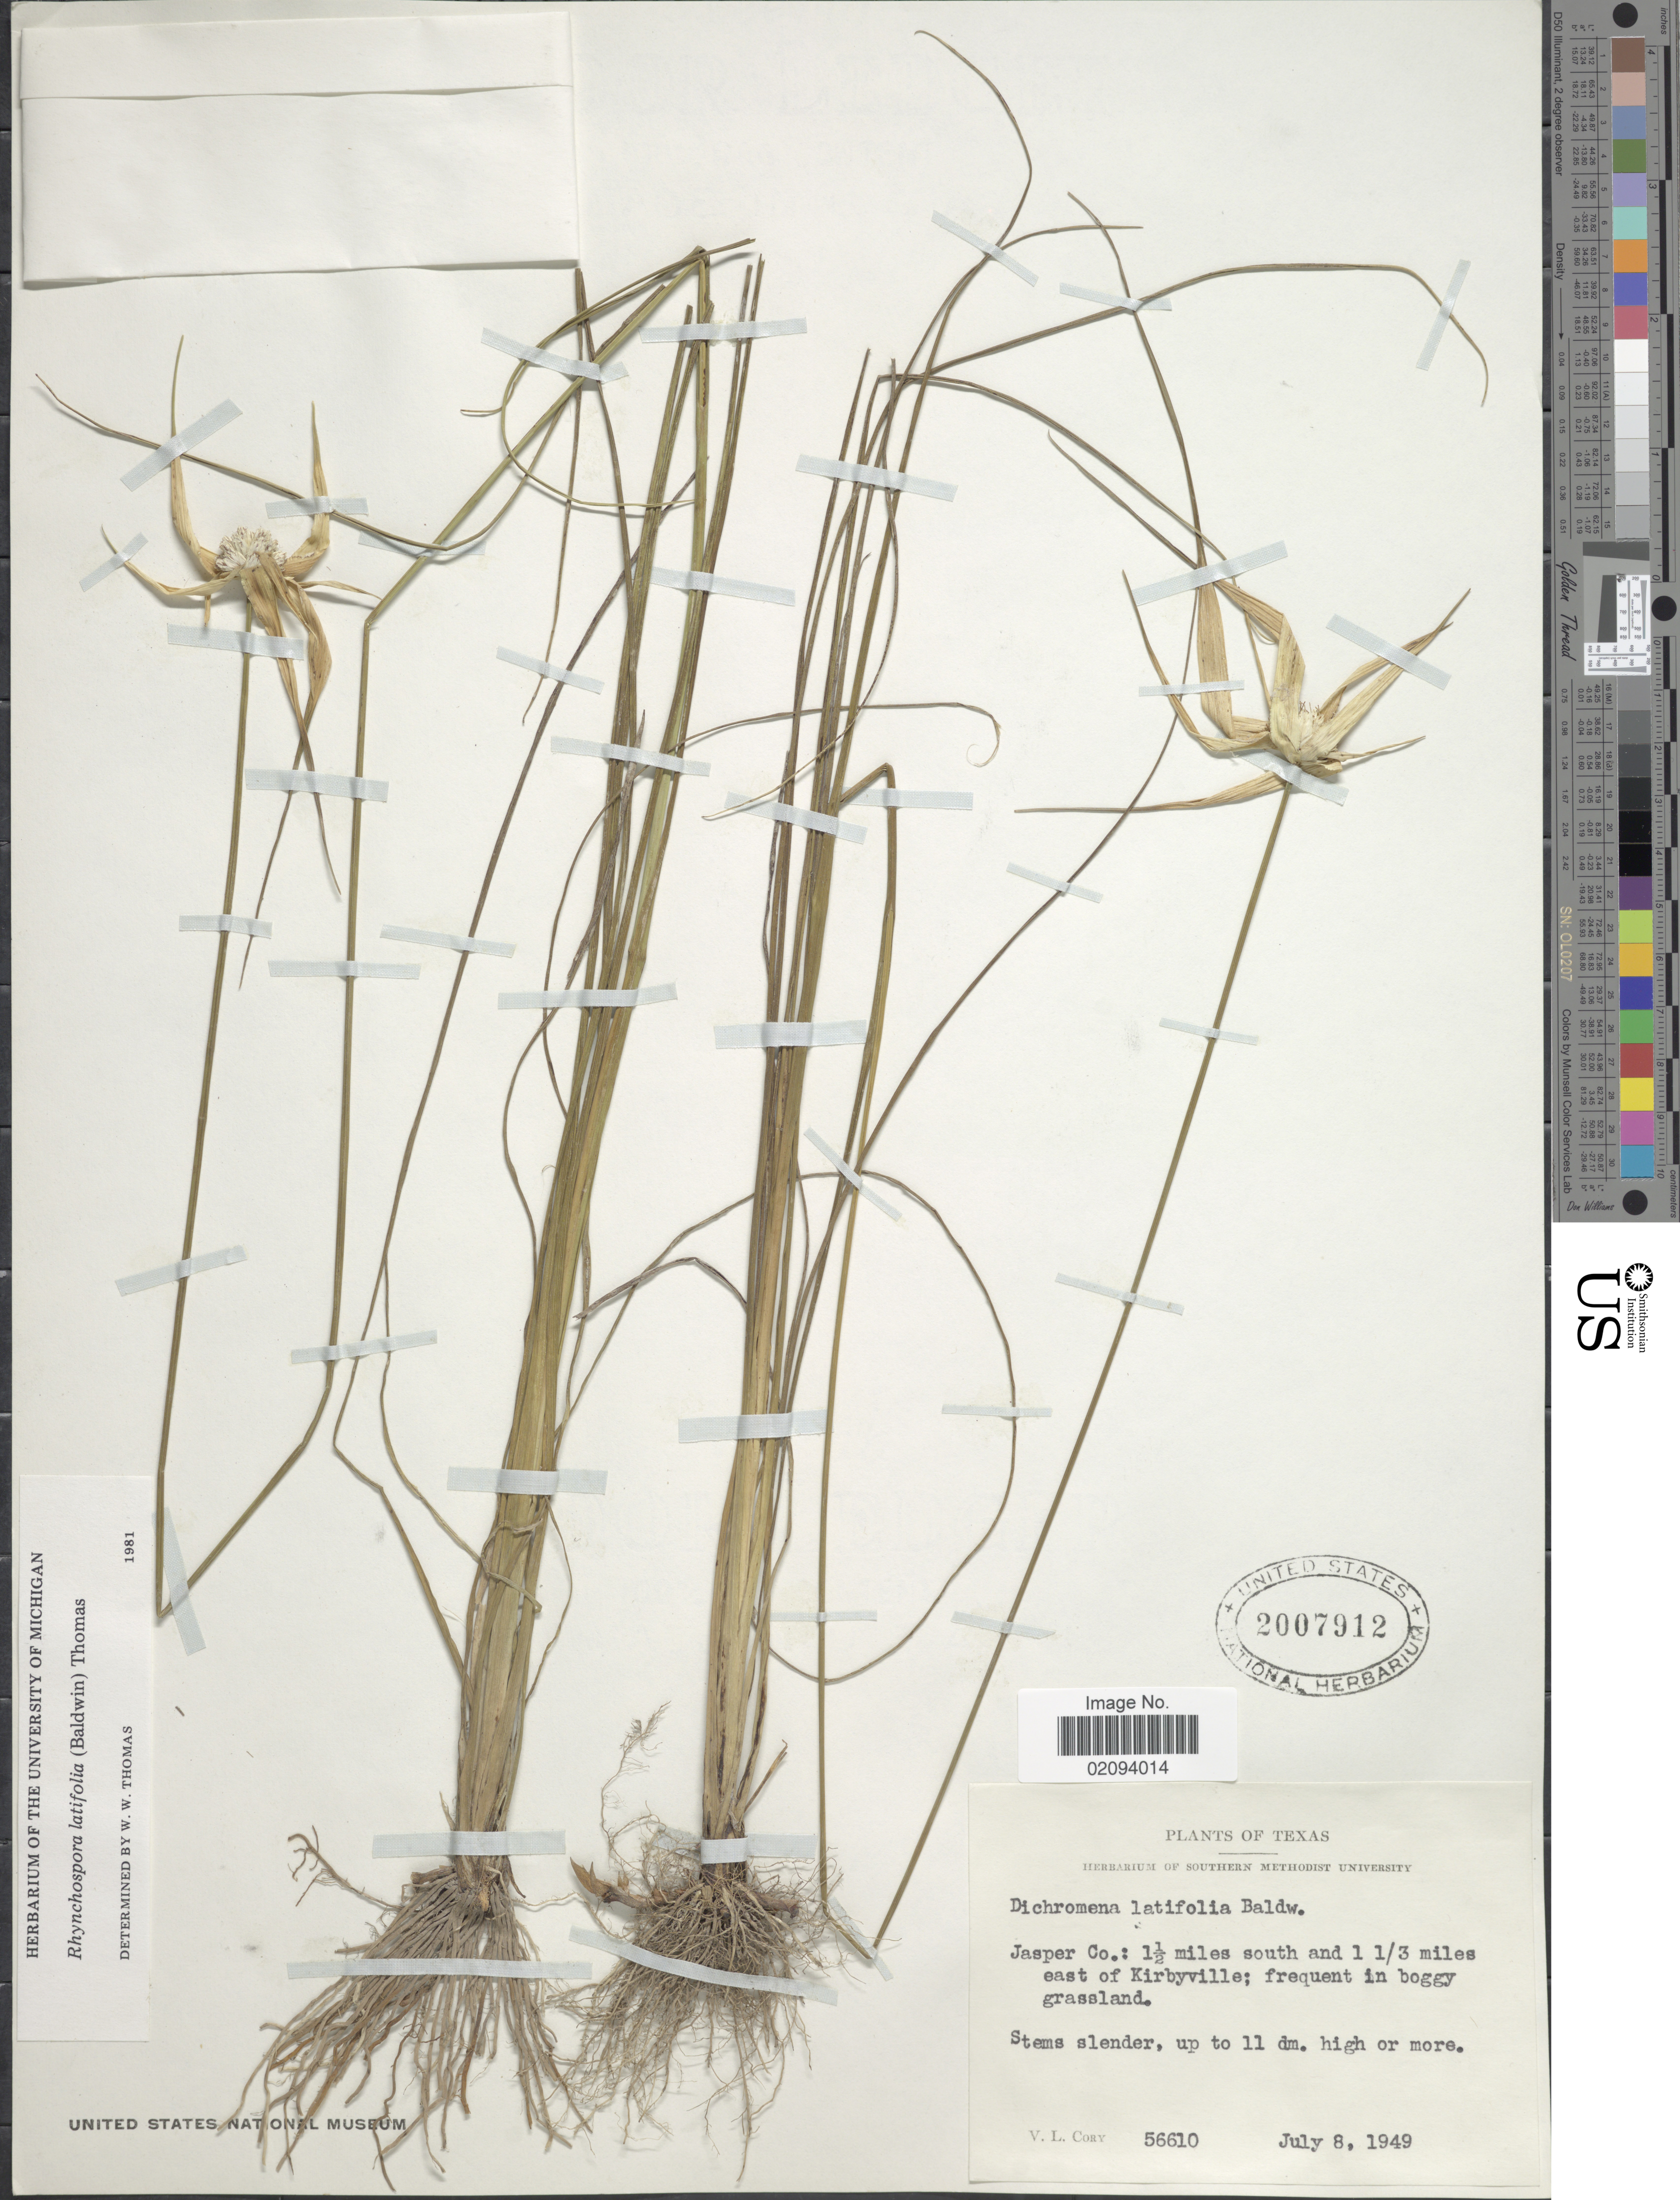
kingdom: Plantae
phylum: Tracheophyta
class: Liliopsida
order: Poales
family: Cyperaceae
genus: Rhynchospora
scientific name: Rhynchospora latifolia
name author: (Baldwin ex Elliott) W.W. Thomas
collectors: V. Cory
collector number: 56610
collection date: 1949-07-08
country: United States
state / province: Texas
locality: Jasper Co.: 1½ miles south and 1 1/3 miles east of Kirbyville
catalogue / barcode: US 2007912